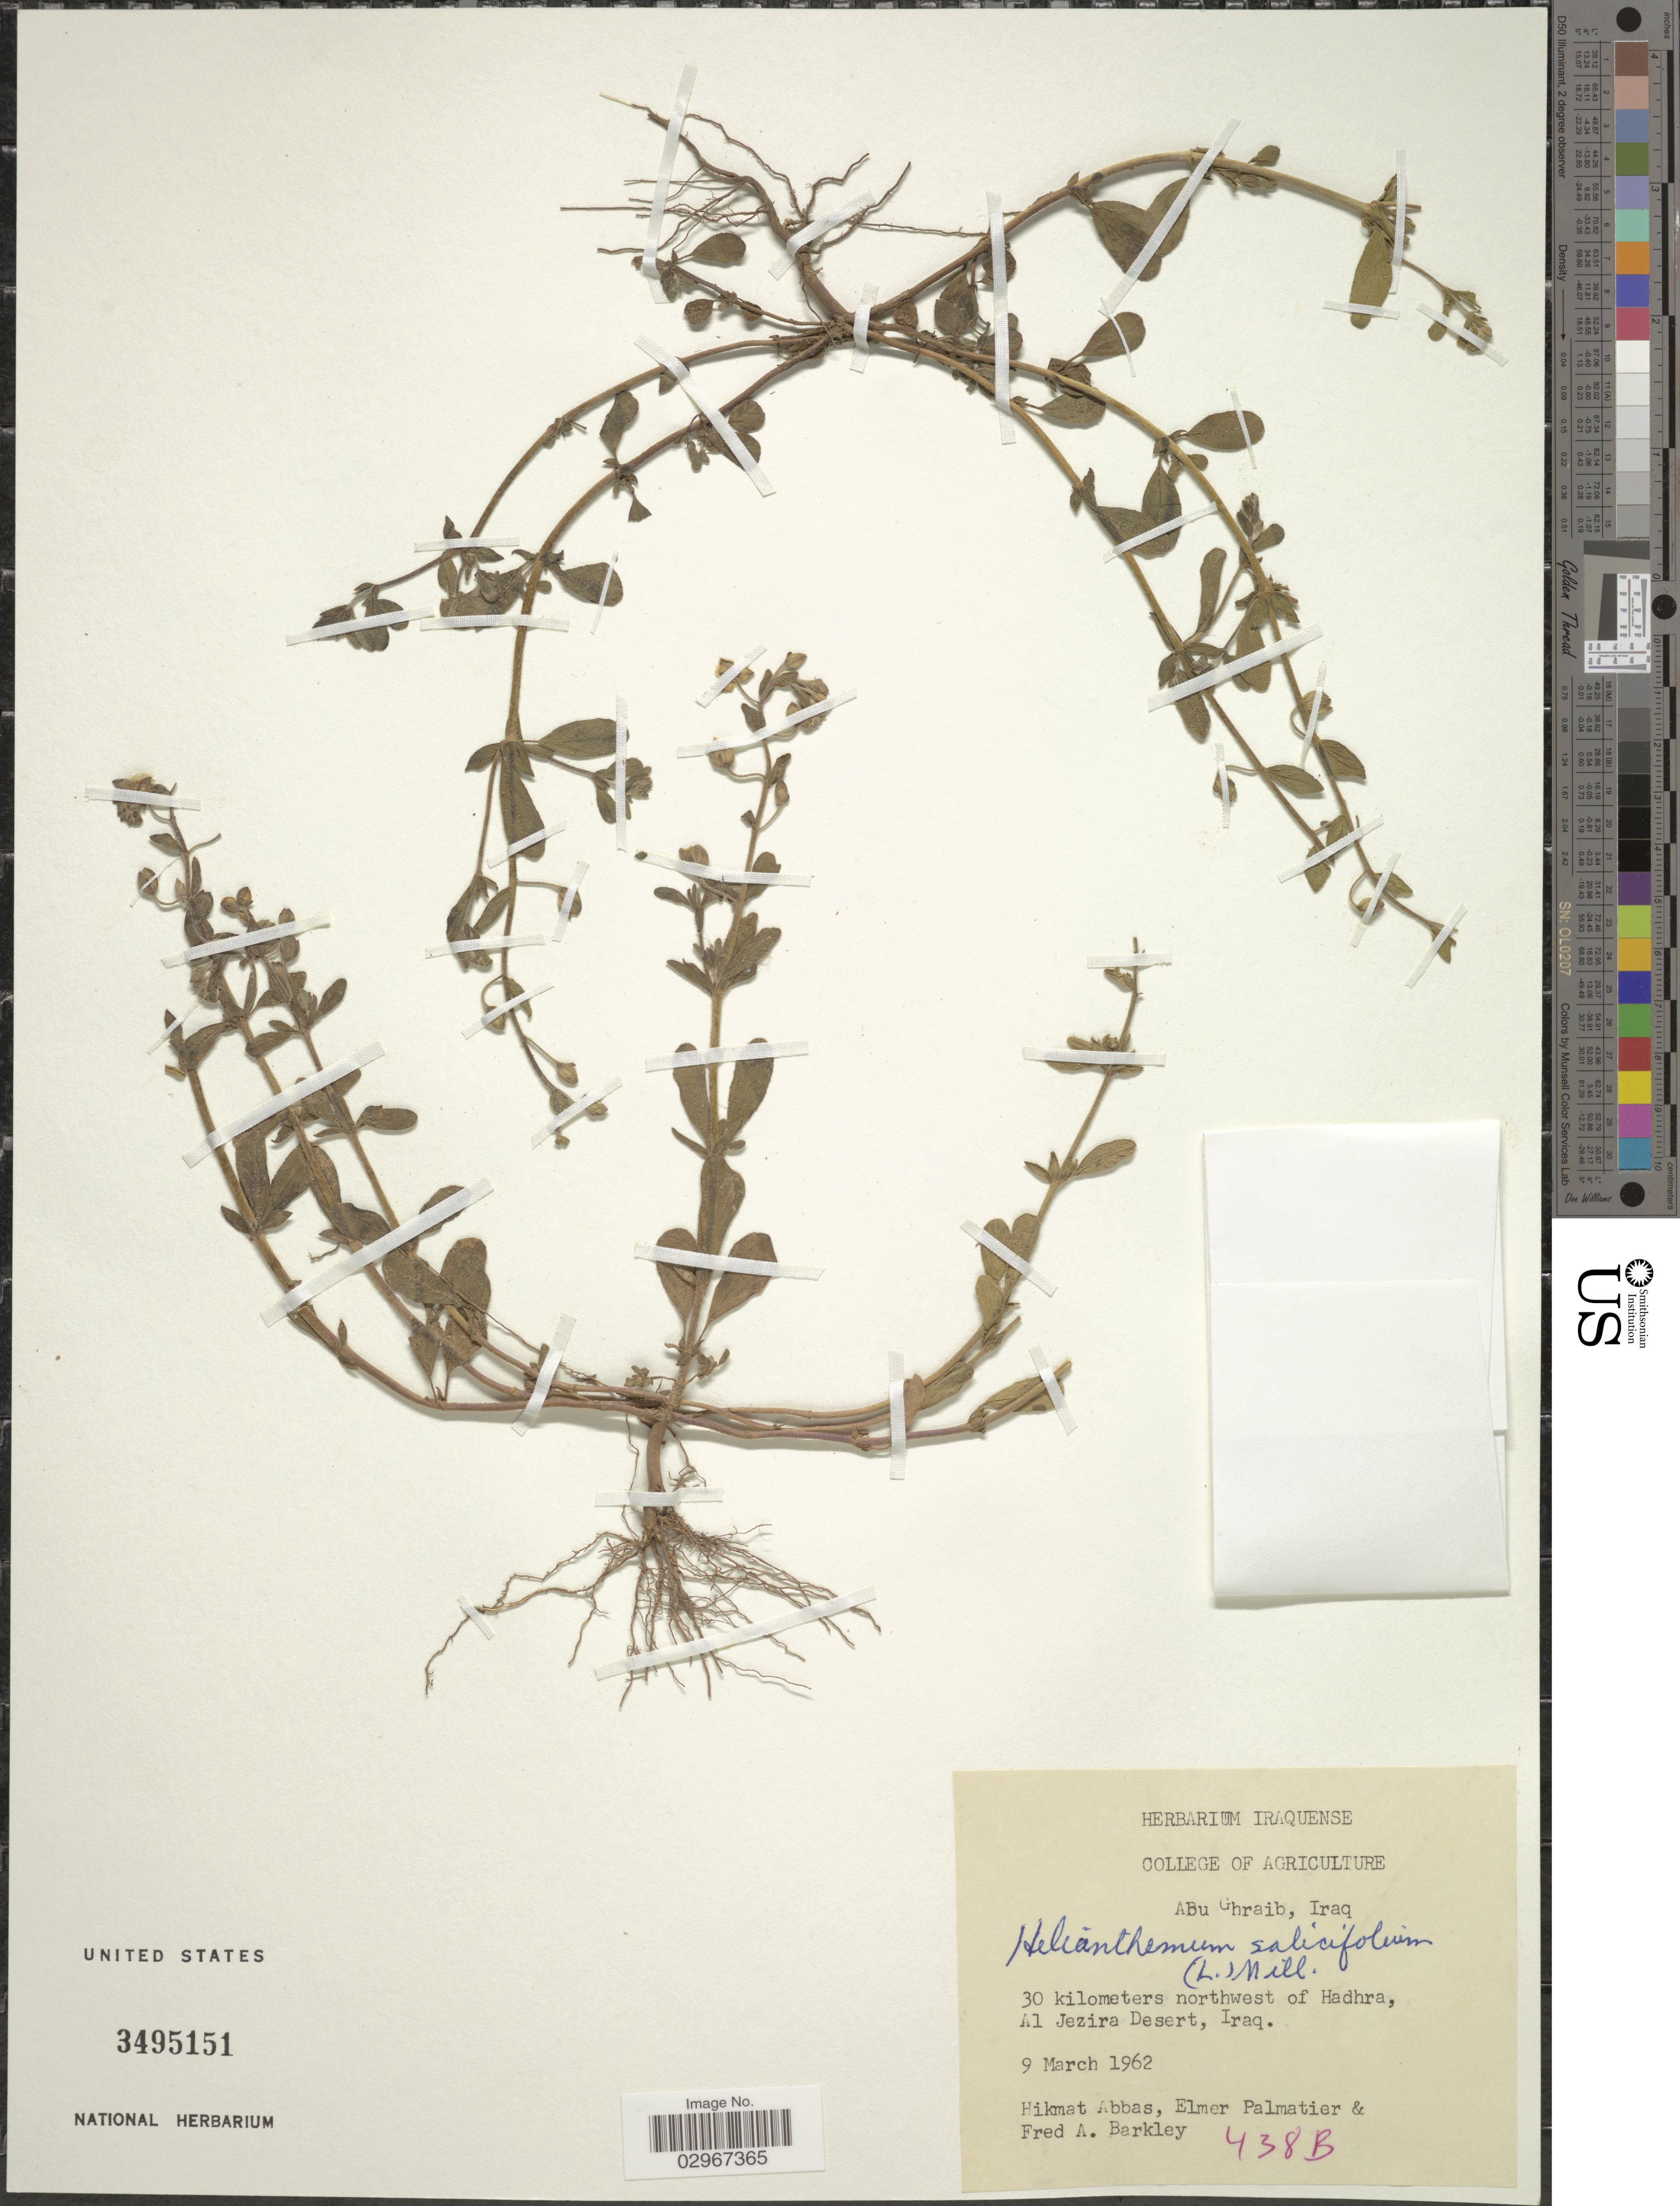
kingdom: Plantae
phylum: Tracheophyta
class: Magnoliopsida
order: Malvales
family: Cistaceae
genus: Helianthemum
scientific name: Helianthemum salicifolium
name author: (L.) Mill.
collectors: H. Abbas, E. Palmatier & F. A. Barkley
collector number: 438B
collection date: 1962-03-09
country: Iraq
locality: Abu Ghraib, 30 kilometers northwest of Hadhra, Al Jezira Desert.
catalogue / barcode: US 3495151